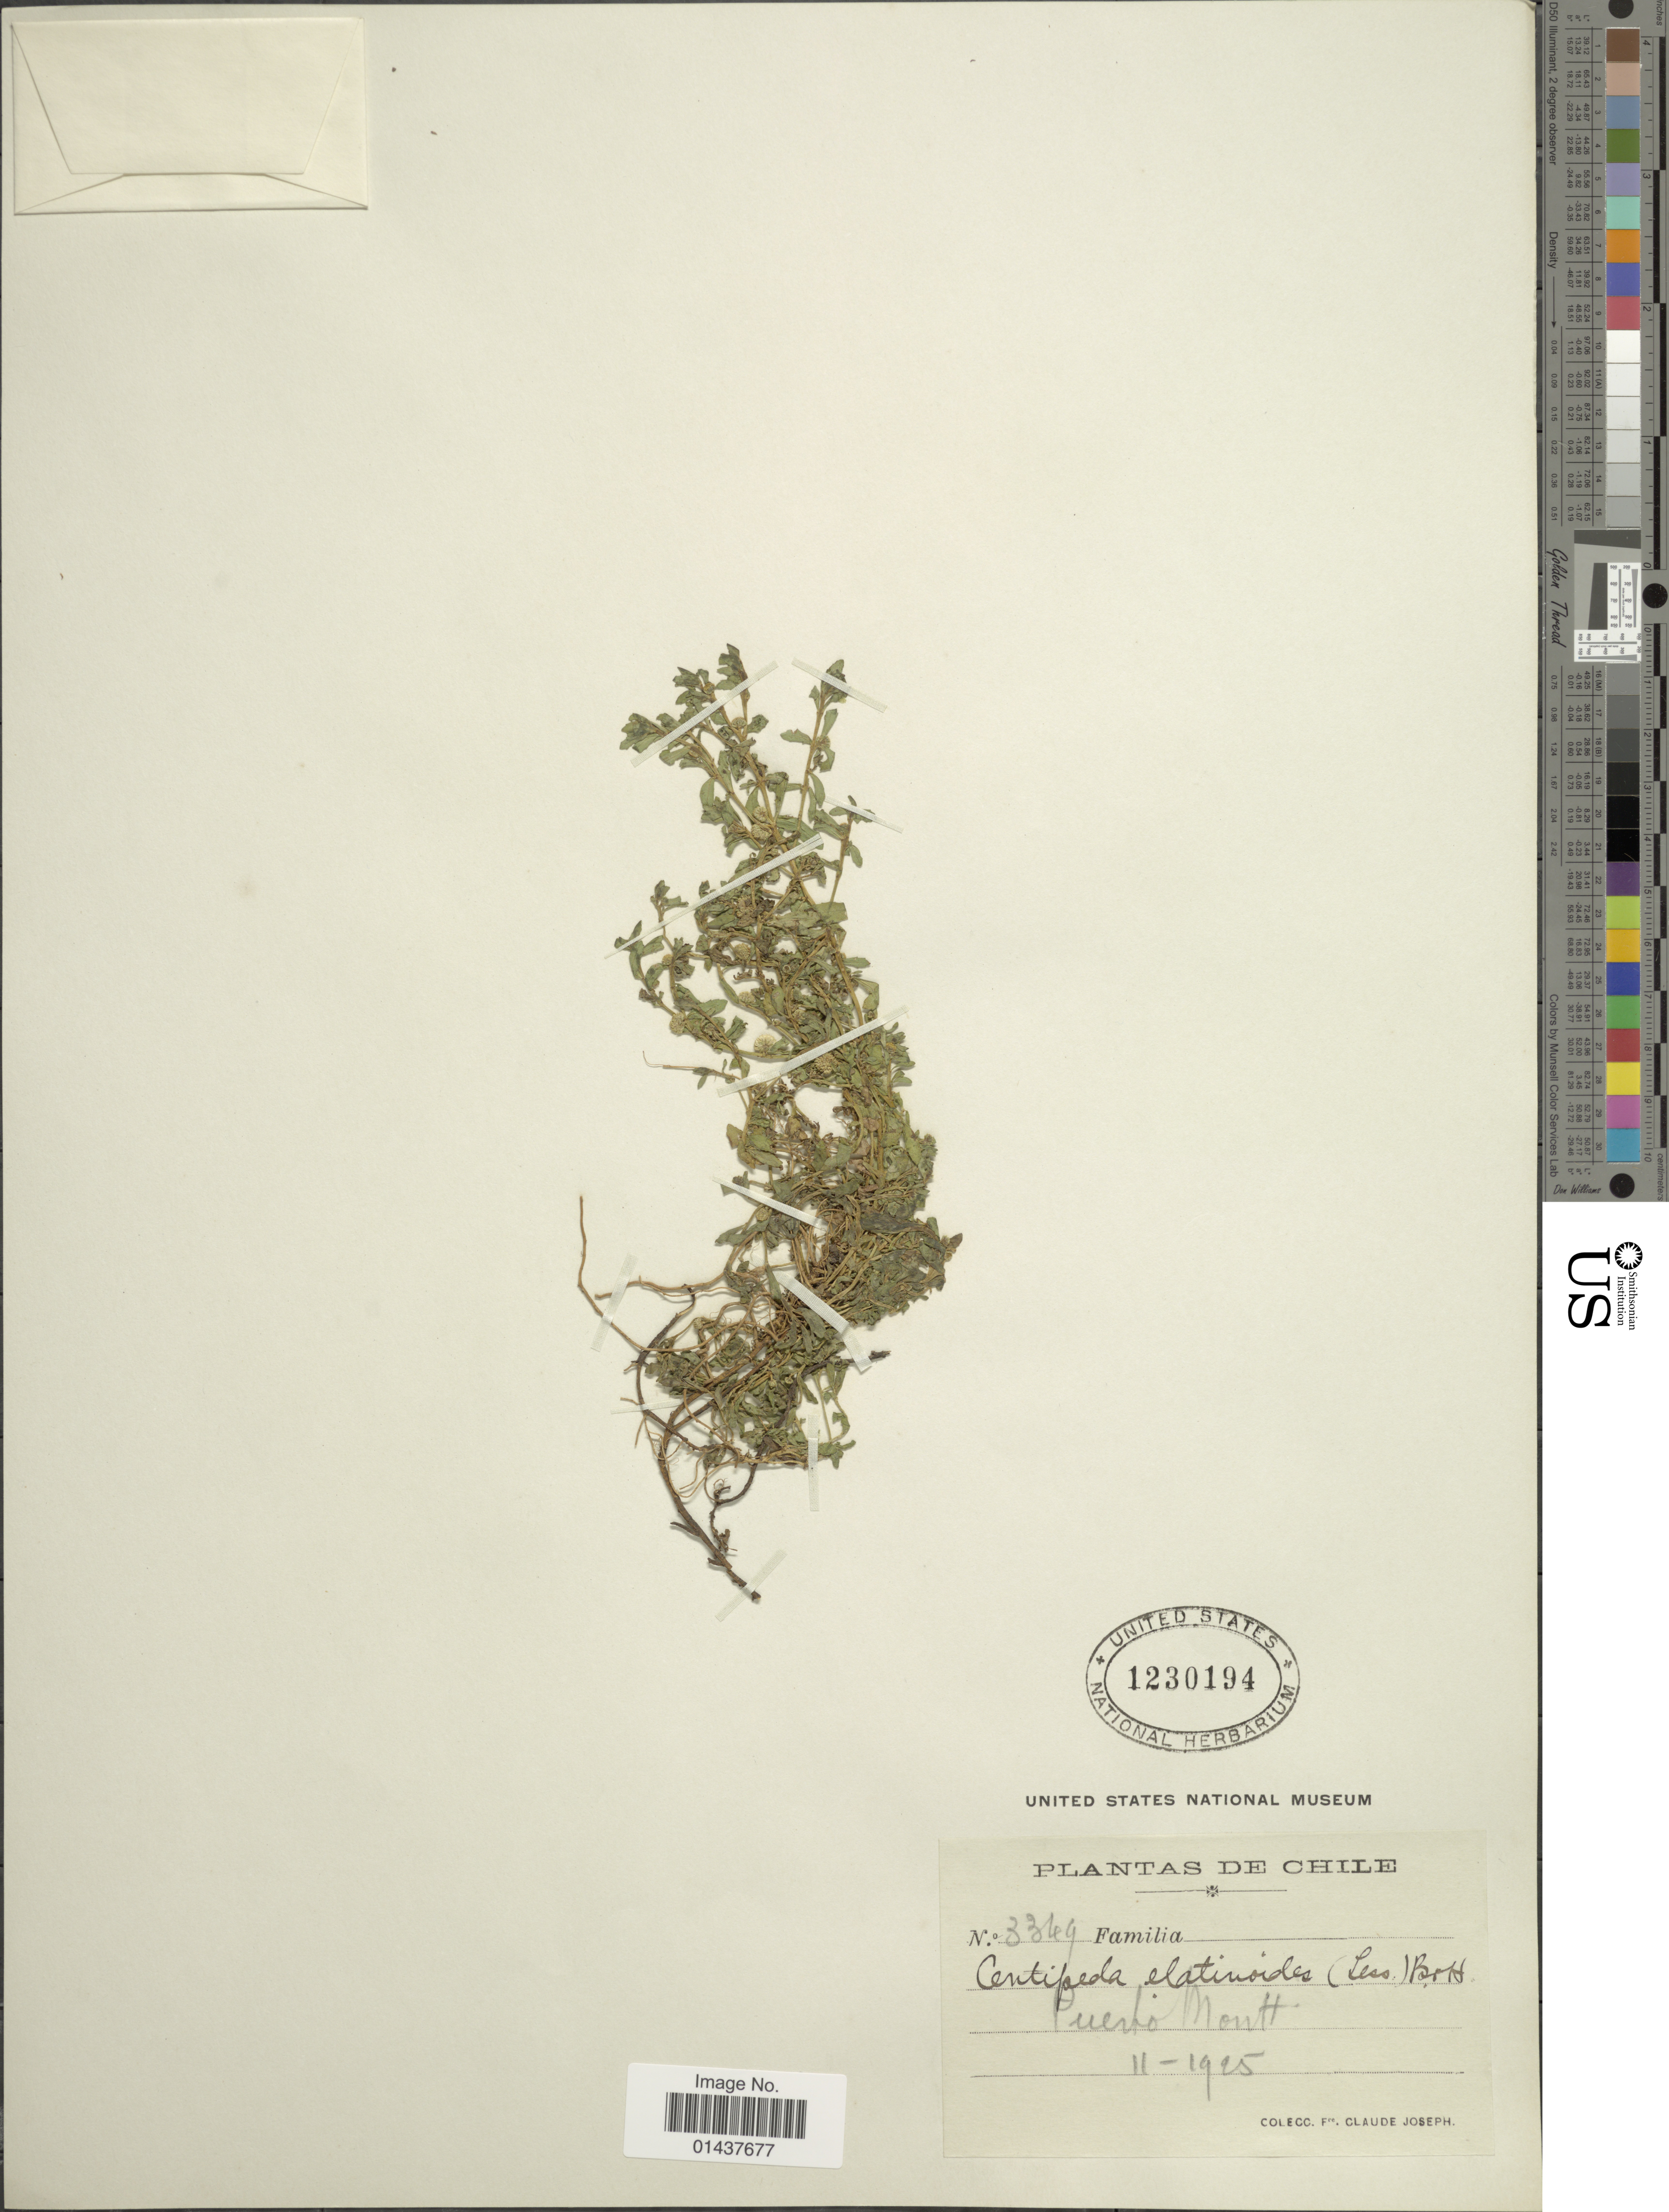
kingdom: Plantae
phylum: Tracheophyta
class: Magnoliopsida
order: Asterales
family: Asteraceae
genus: Centipeda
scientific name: Centipeda elatinoides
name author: (Less.) Boh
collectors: Bro. Claude-Joseph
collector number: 3349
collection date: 1925-01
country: Chile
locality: Puerto Montt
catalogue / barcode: US 1230194